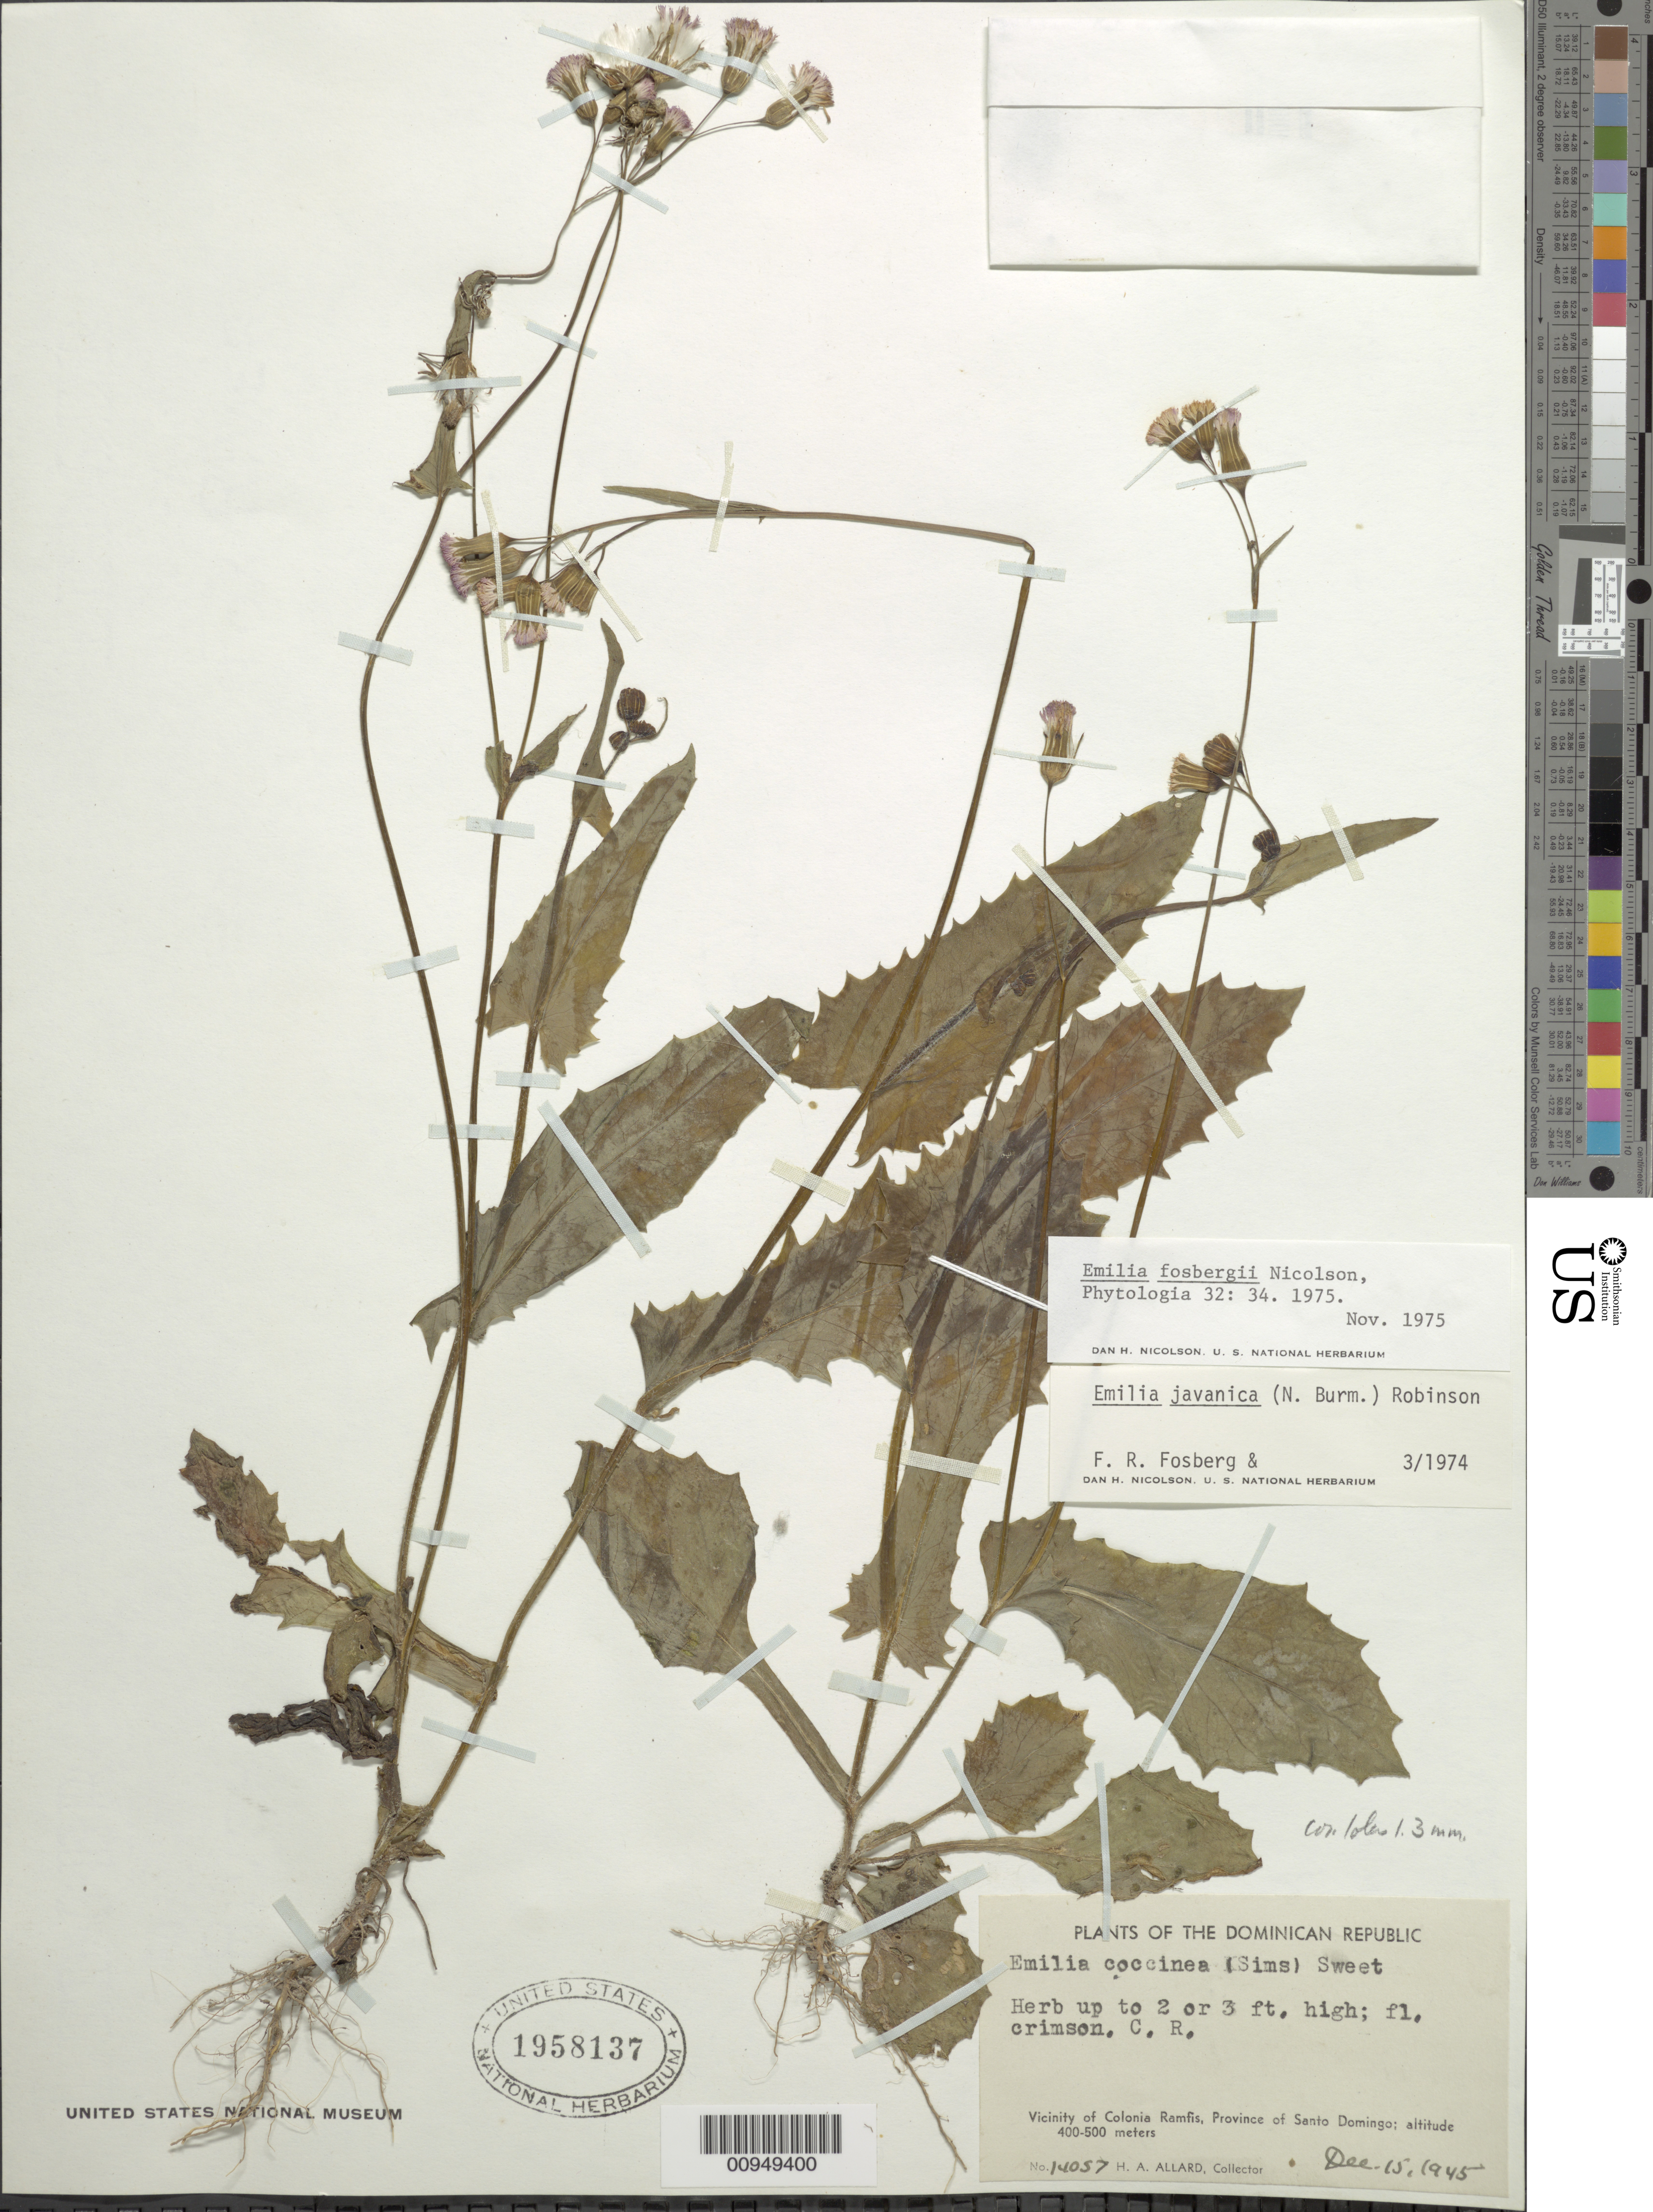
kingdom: Plantae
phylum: Tracheophyta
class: Magnoliopsida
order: Asterales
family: Asteraceae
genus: Emilia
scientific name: Emilia fosbergii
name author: Nicolson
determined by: Nicolson, Dan H.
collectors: H. A. Allard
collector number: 14057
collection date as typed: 15 Dec 1945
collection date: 1945-12-15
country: Dominican Republic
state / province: Santo Domingo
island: Hispaniola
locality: Vicinity of Colonia Ramfis, town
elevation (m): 400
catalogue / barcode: US 1958137